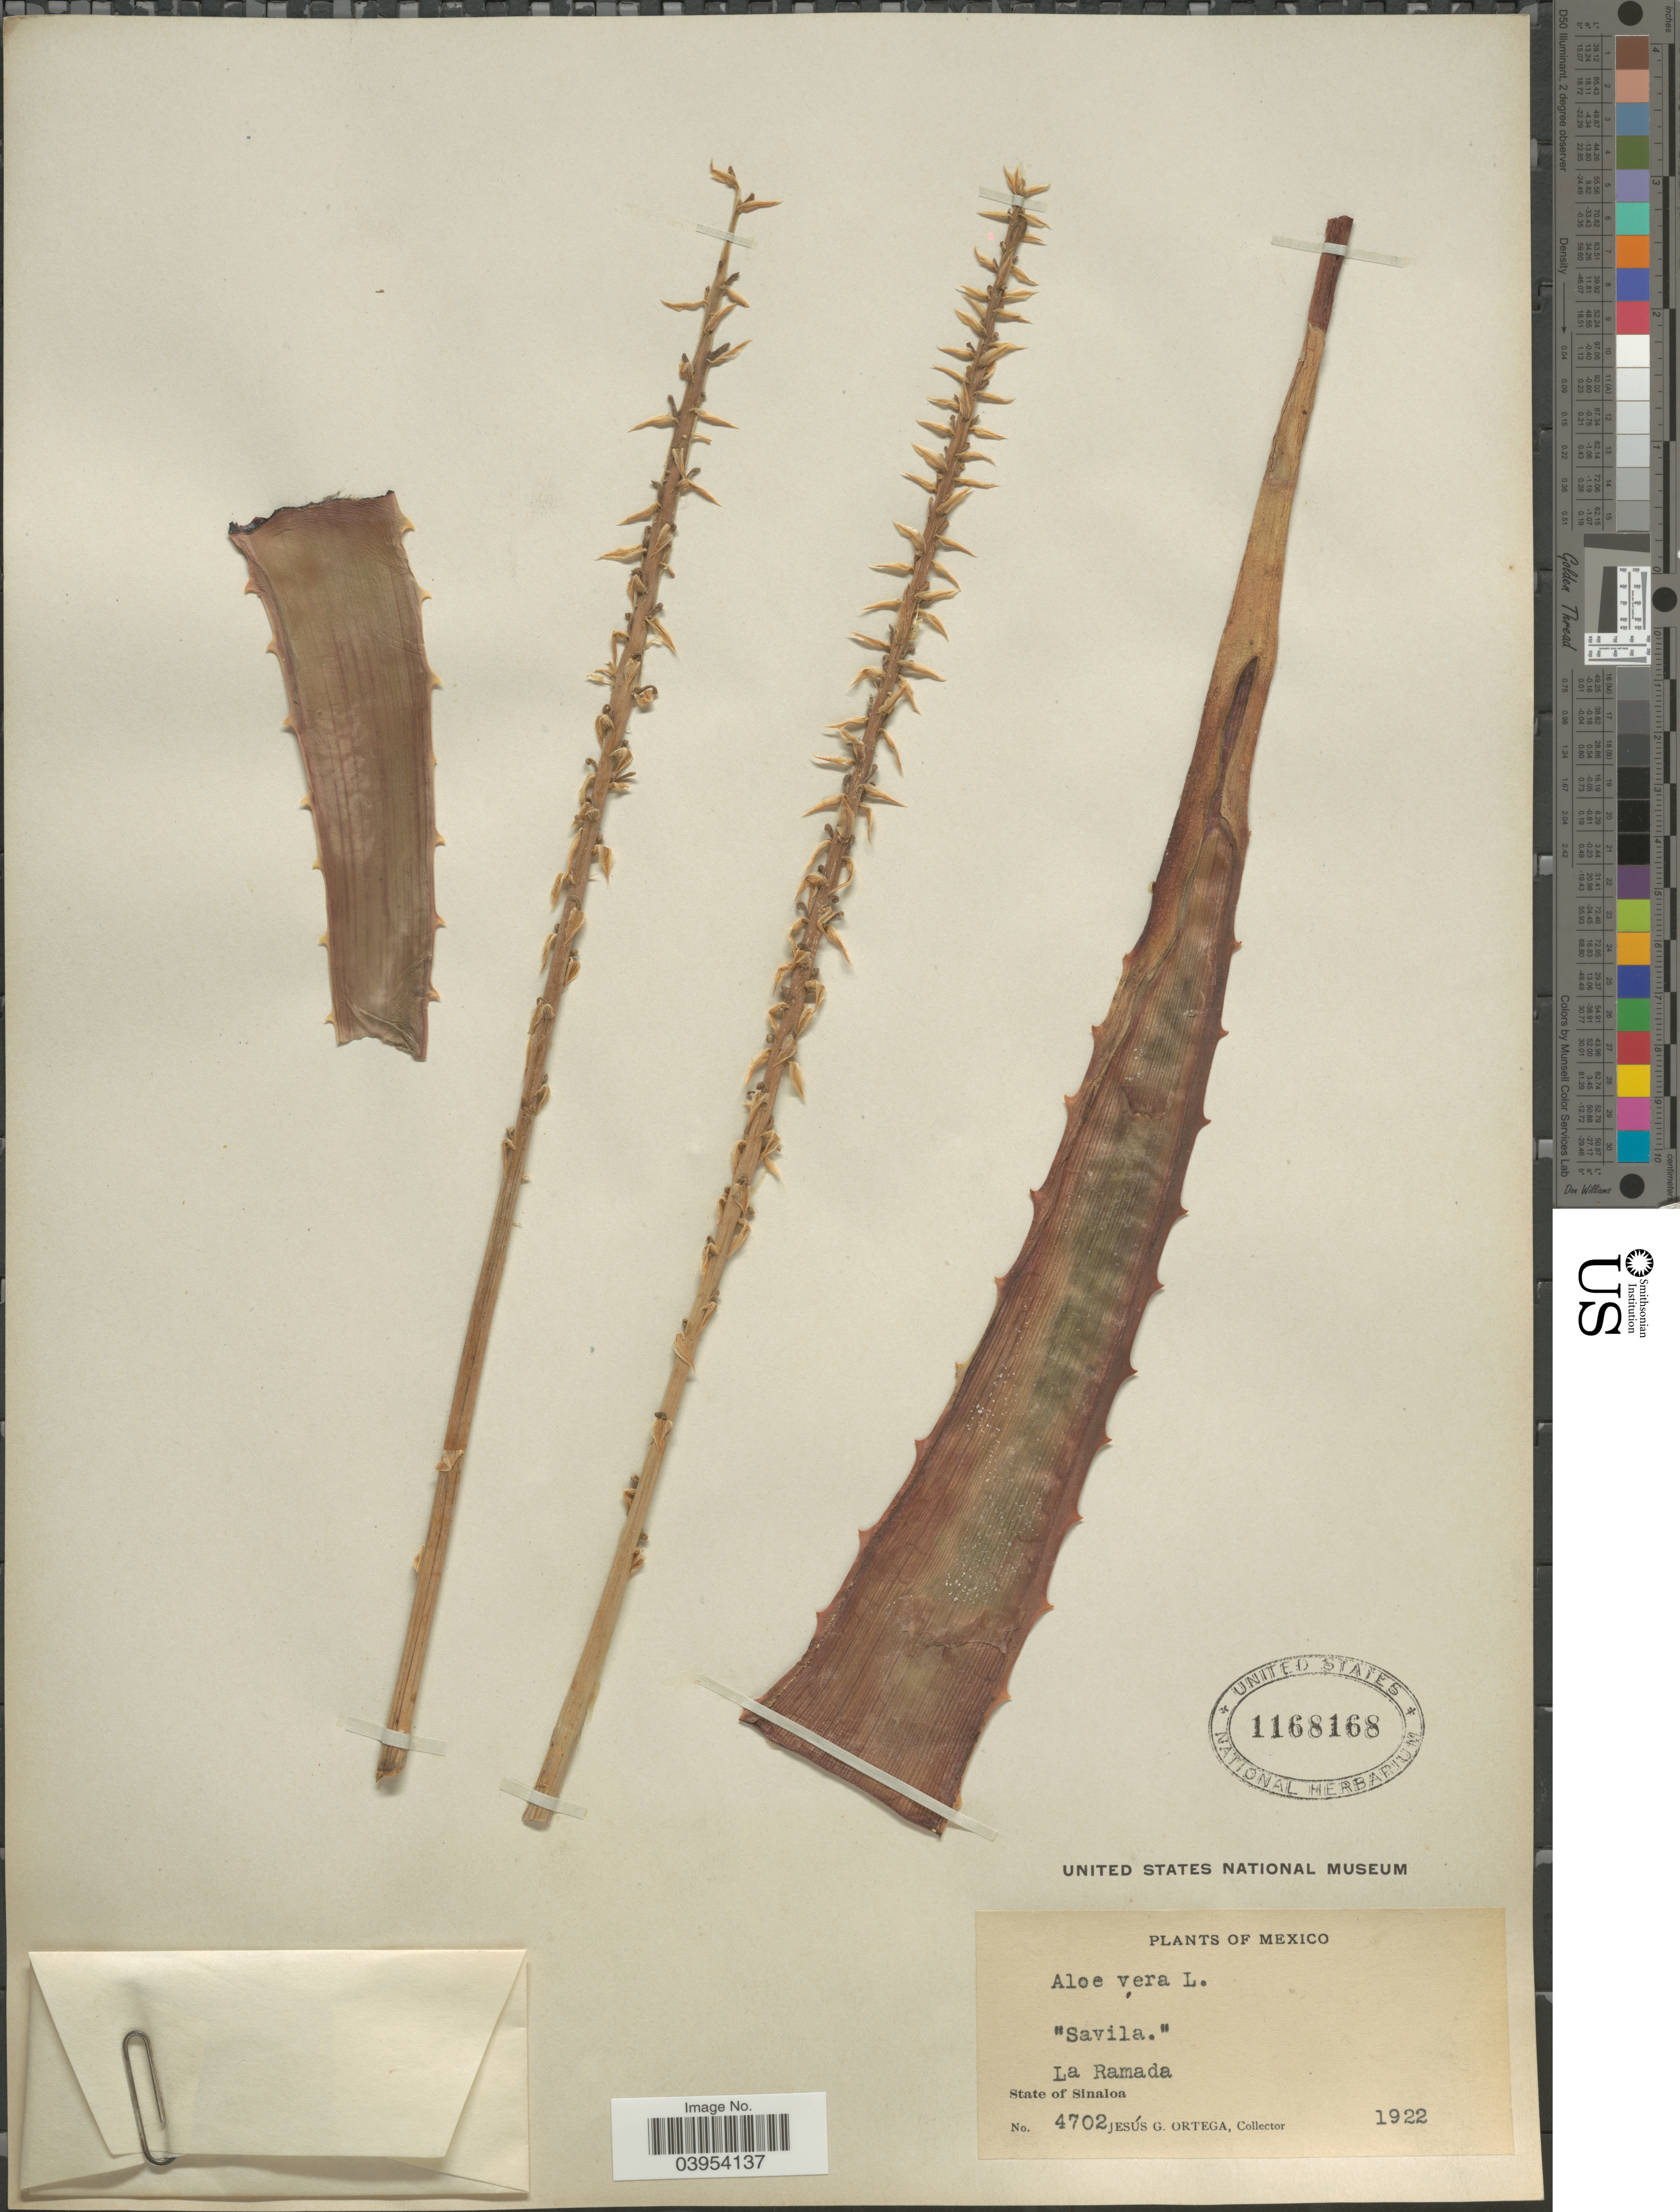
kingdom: Plantae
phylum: Tracheophyta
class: Liliopsida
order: Asparagales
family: Asphodelaceae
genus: Aloe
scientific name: Aloe vera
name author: L.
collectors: J. Ortega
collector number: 4702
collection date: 1922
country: Mexico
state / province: Sinaloa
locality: La Ramada.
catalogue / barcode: US 1168168